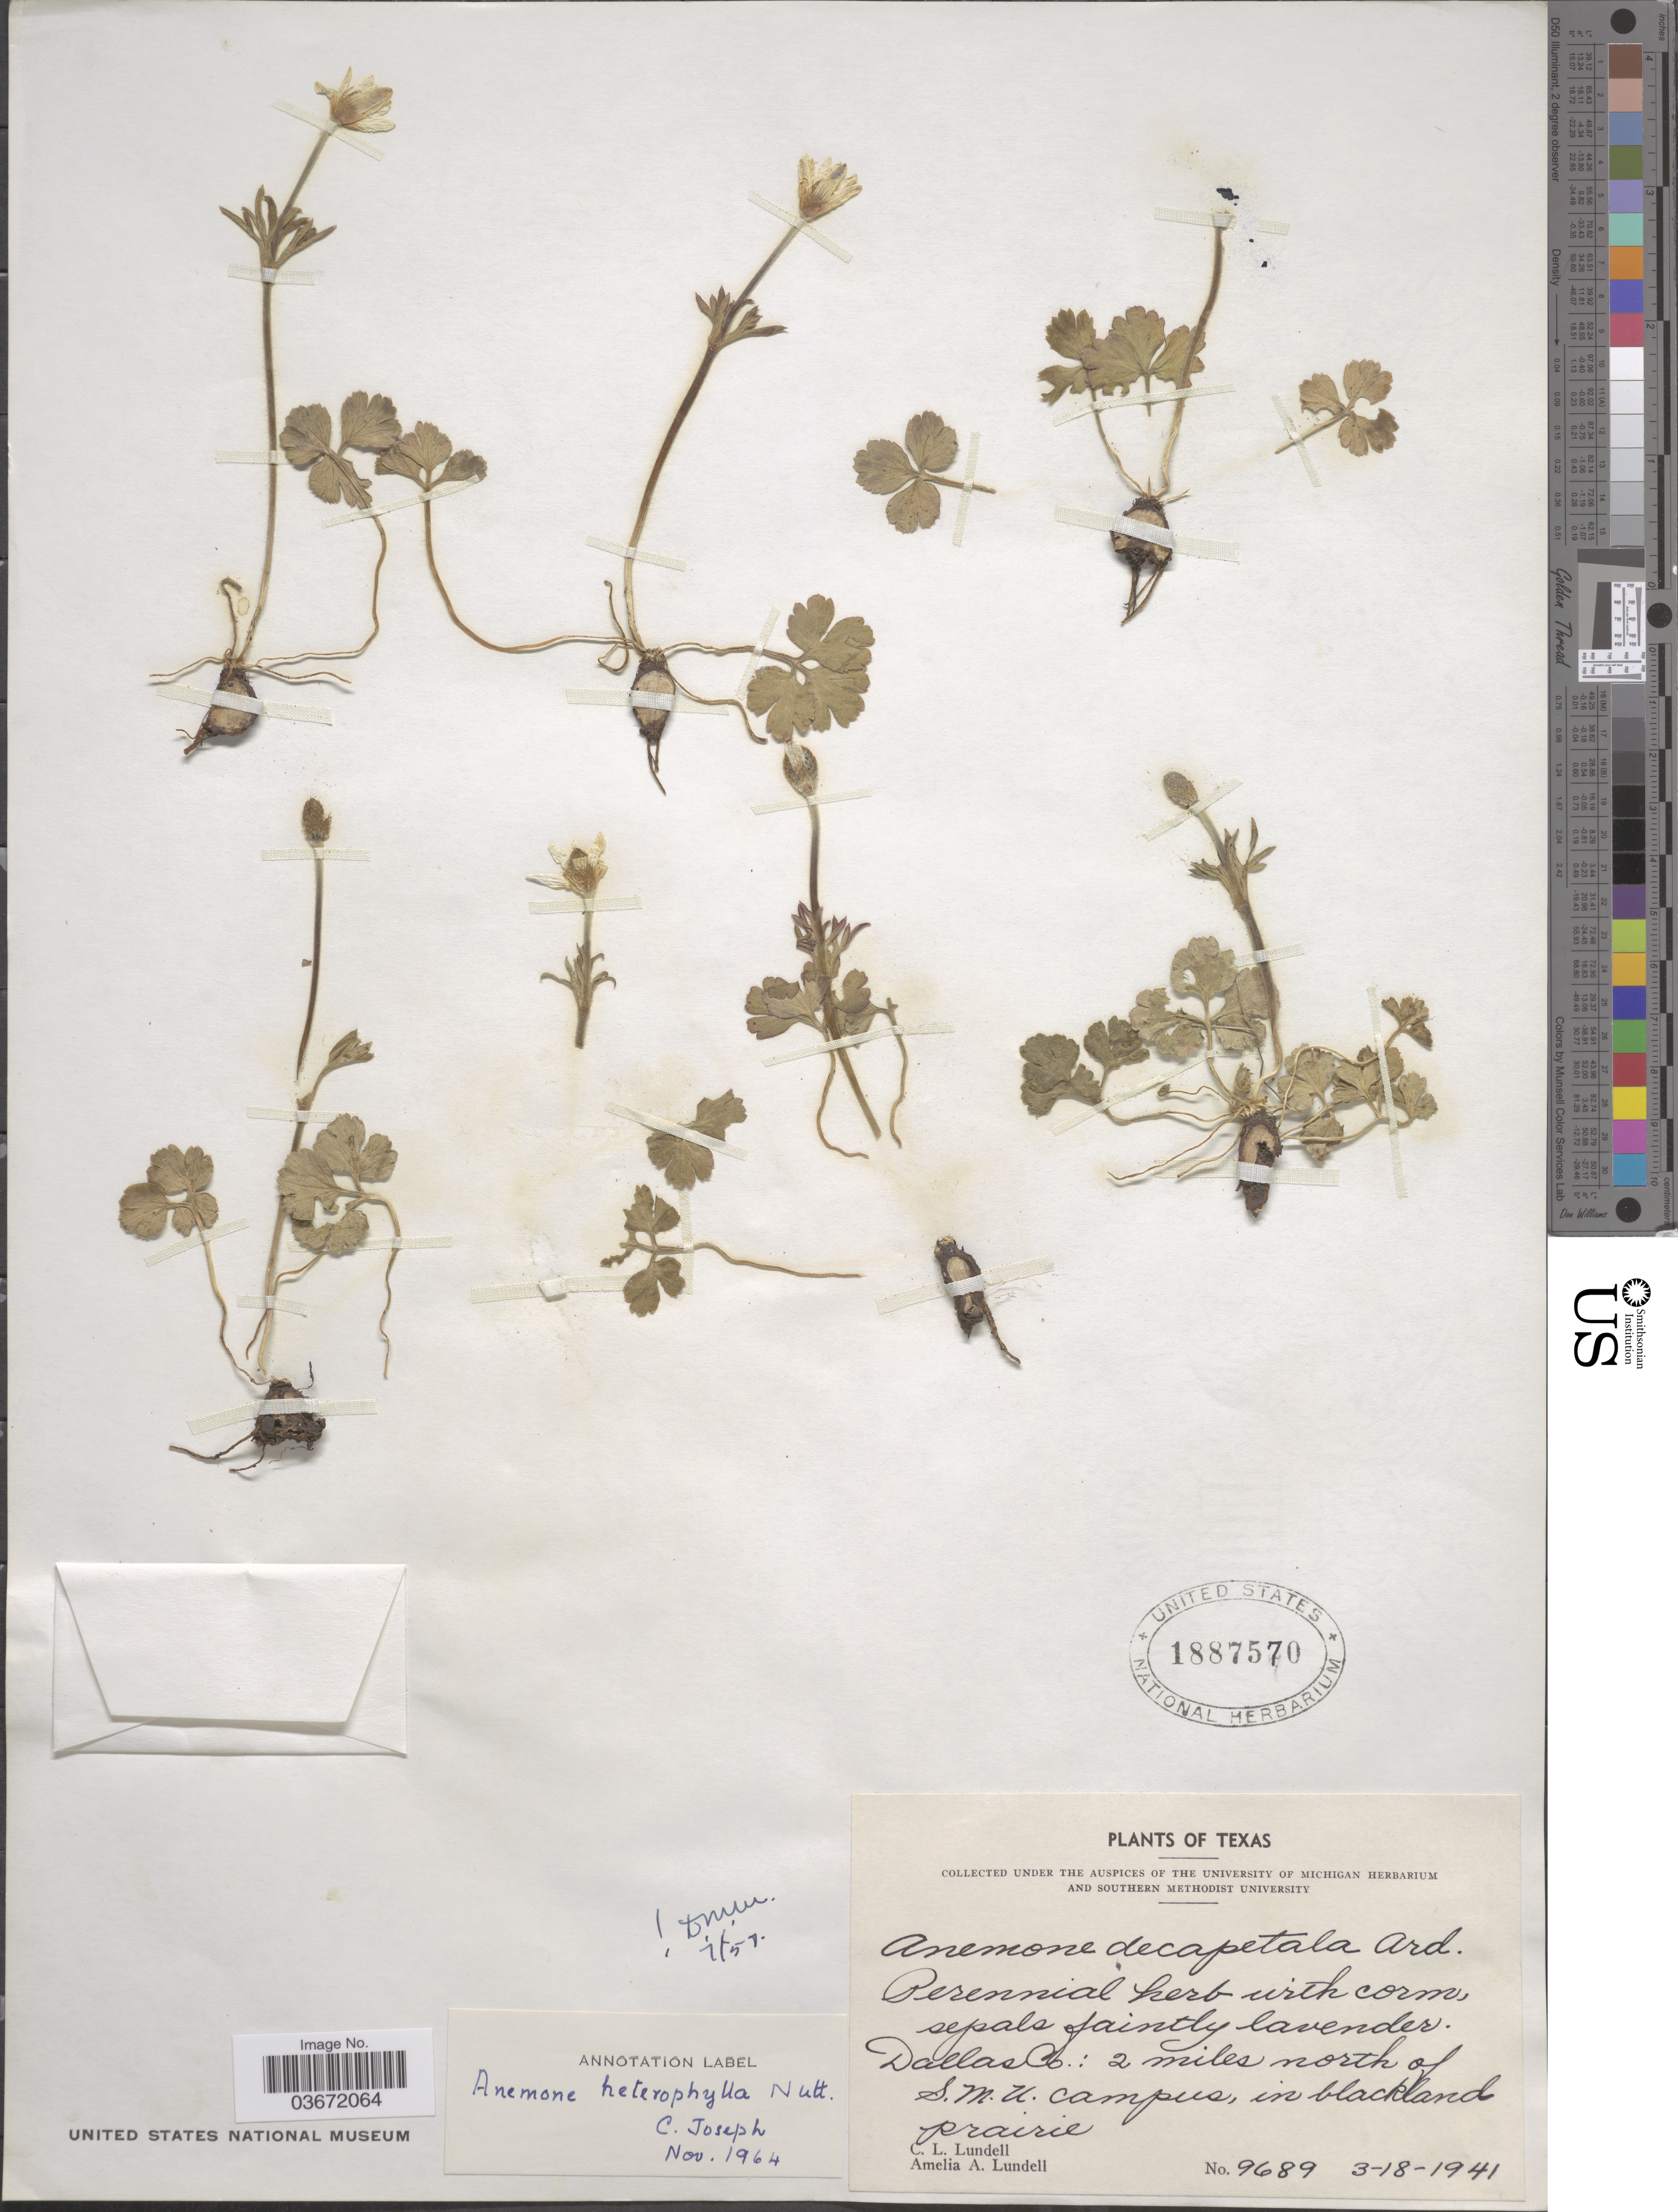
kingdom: Plantae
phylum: Tracheophyta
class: Magnoliopsida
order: Ranunculales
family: Ranunculaceae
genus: Anemone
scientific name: Anemone heterophylla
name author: Nutt. & Alph. Wood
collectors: C. L. Lundell & A. A. Lundell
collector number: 9689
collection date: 1941-03-18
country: United States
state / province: Texas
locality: Dallas Co.: 2 miles north of S.M.U. campus.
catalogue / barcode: US 1887570